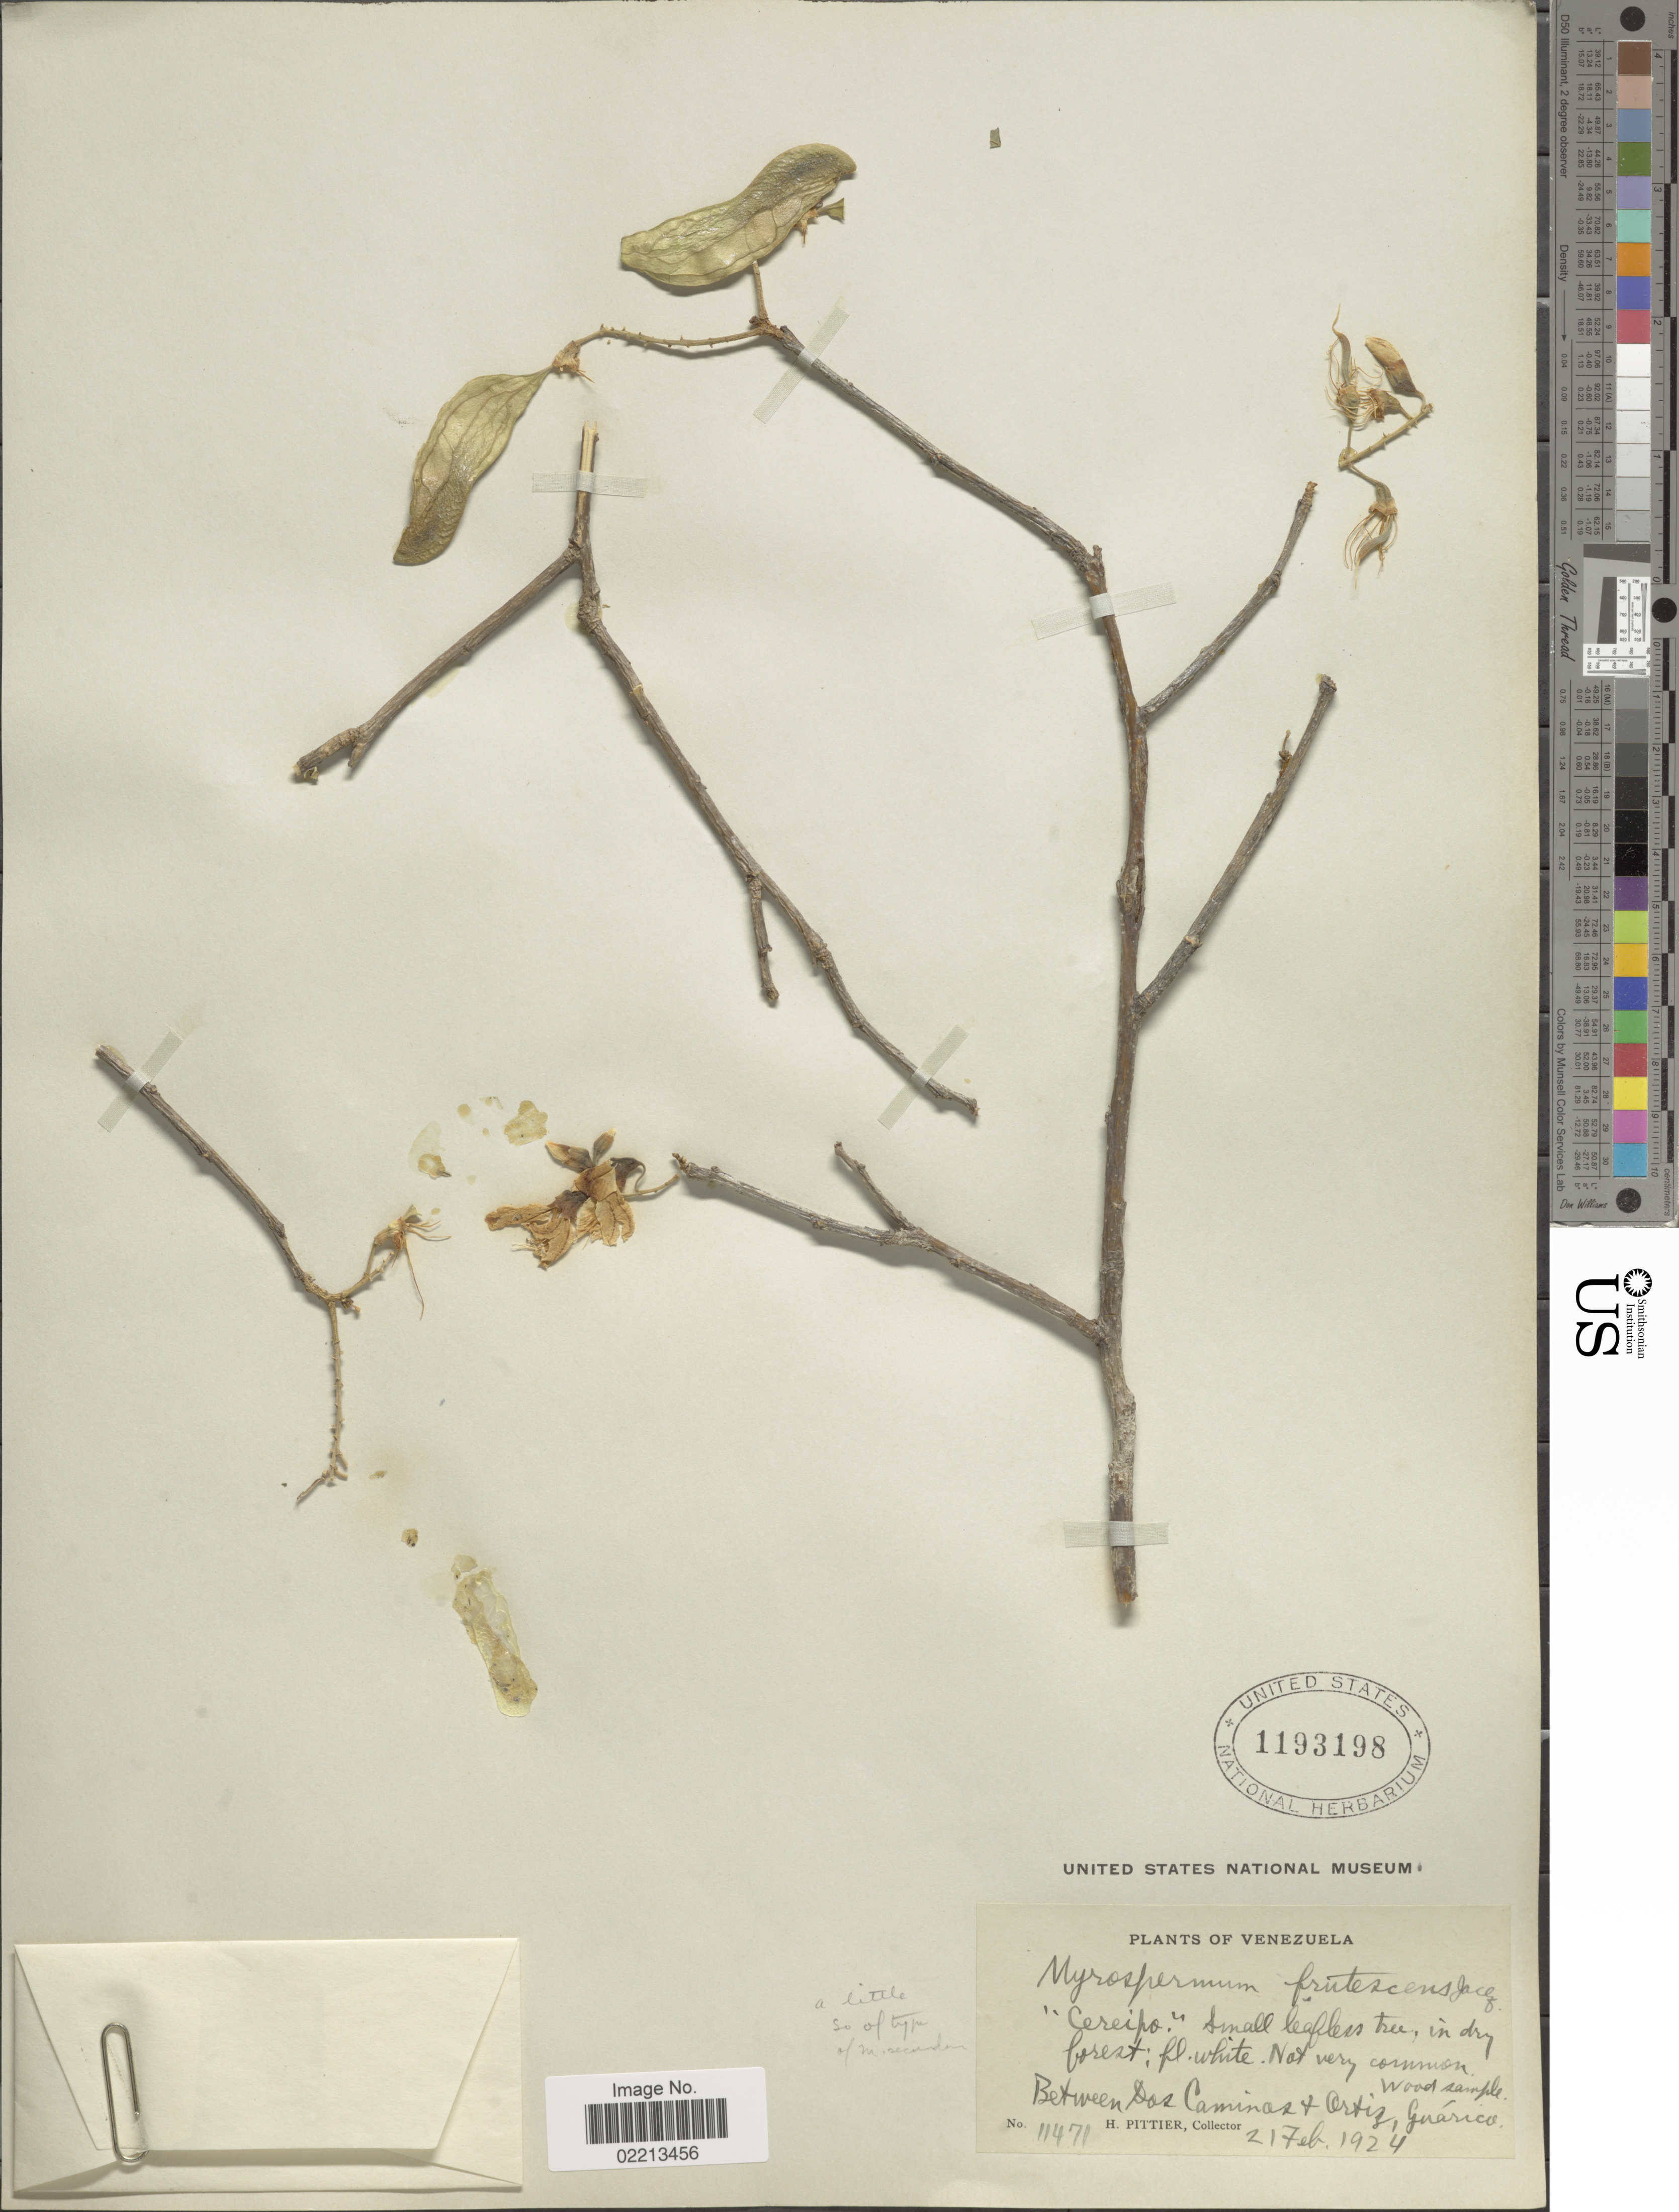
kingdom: Plantae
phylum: Tracheophyta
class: Magnoliopsida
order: Fabales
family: Fabaceae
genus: Myrospermum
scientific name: Myrospermum frutescens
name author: Jacq.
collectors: H. F. Pittier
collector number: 11471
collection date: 1924-02-21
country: Venezuela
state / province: Guárico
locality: Between Dos Caminas & Ortiz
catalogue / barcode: US 1193198